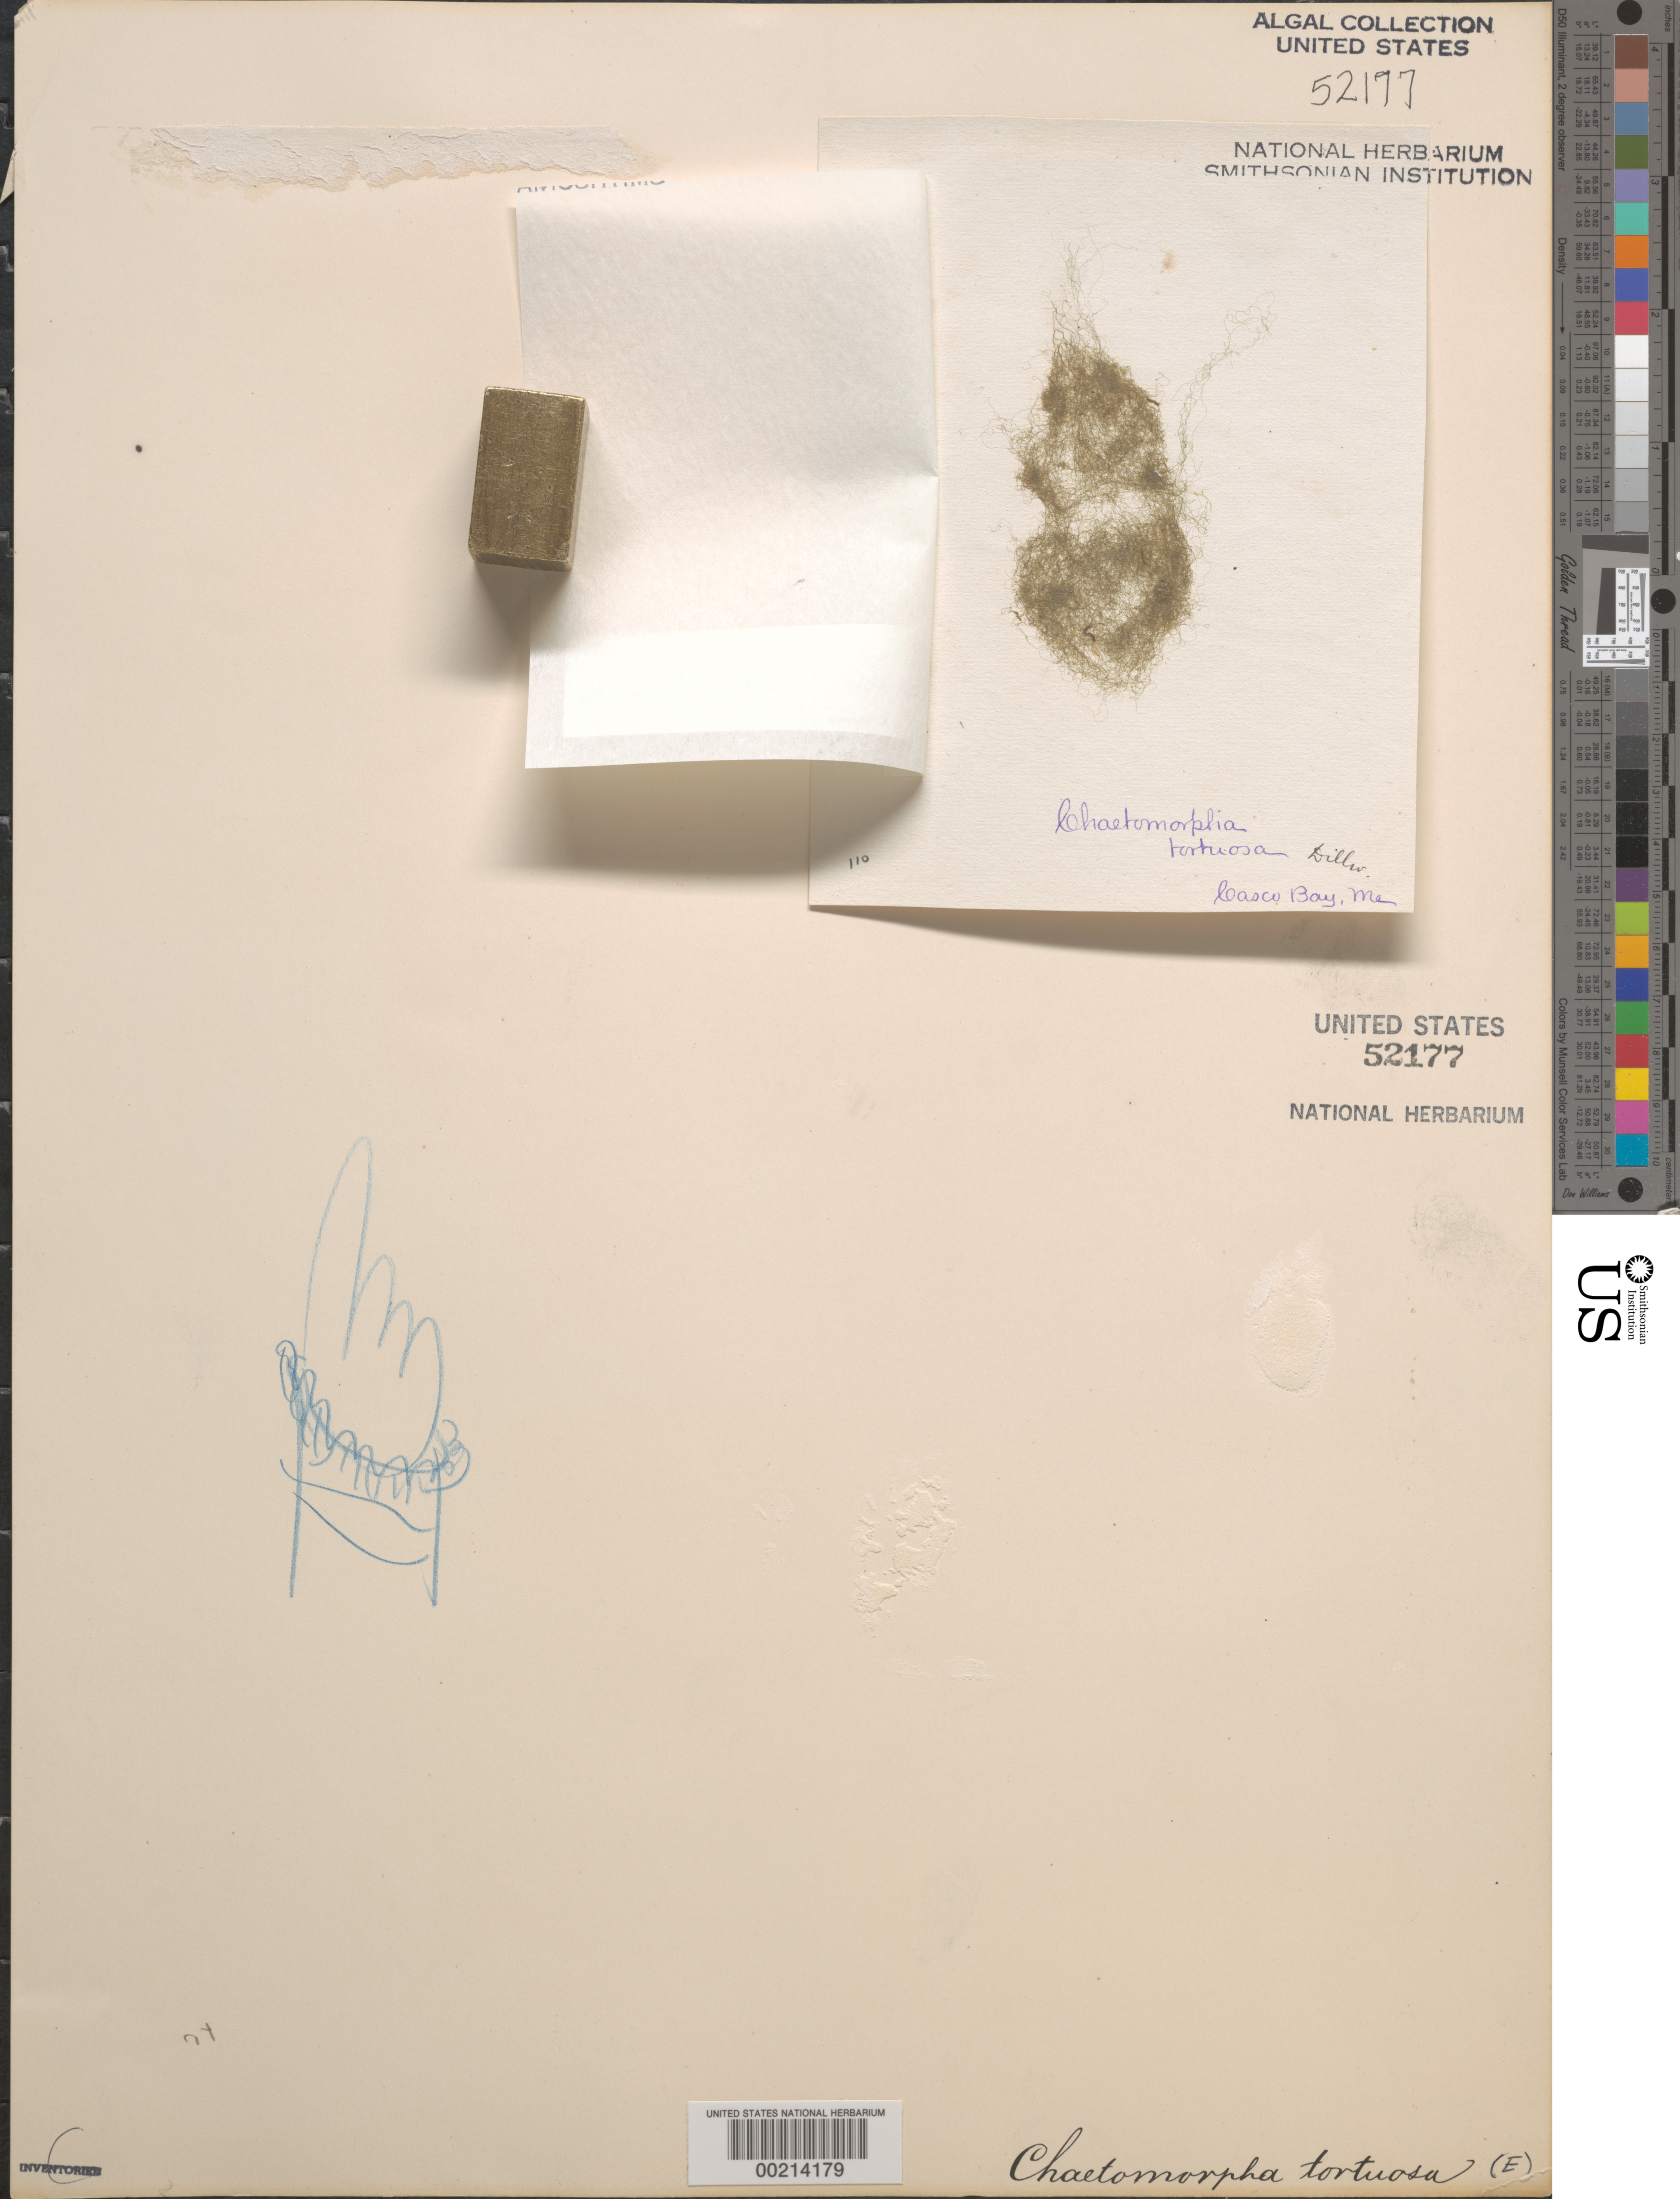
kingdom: Plantae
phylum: Chlorophyta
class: Ulvophyceae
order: Cladophorales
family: Cladophoraceae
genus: Chaetomorpha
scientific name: Chaetomorpha ligustica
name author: (Kütz.) Kütz.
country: United States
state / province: Maine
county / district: Cumberland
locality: Casco Bay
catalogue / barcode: US 52177